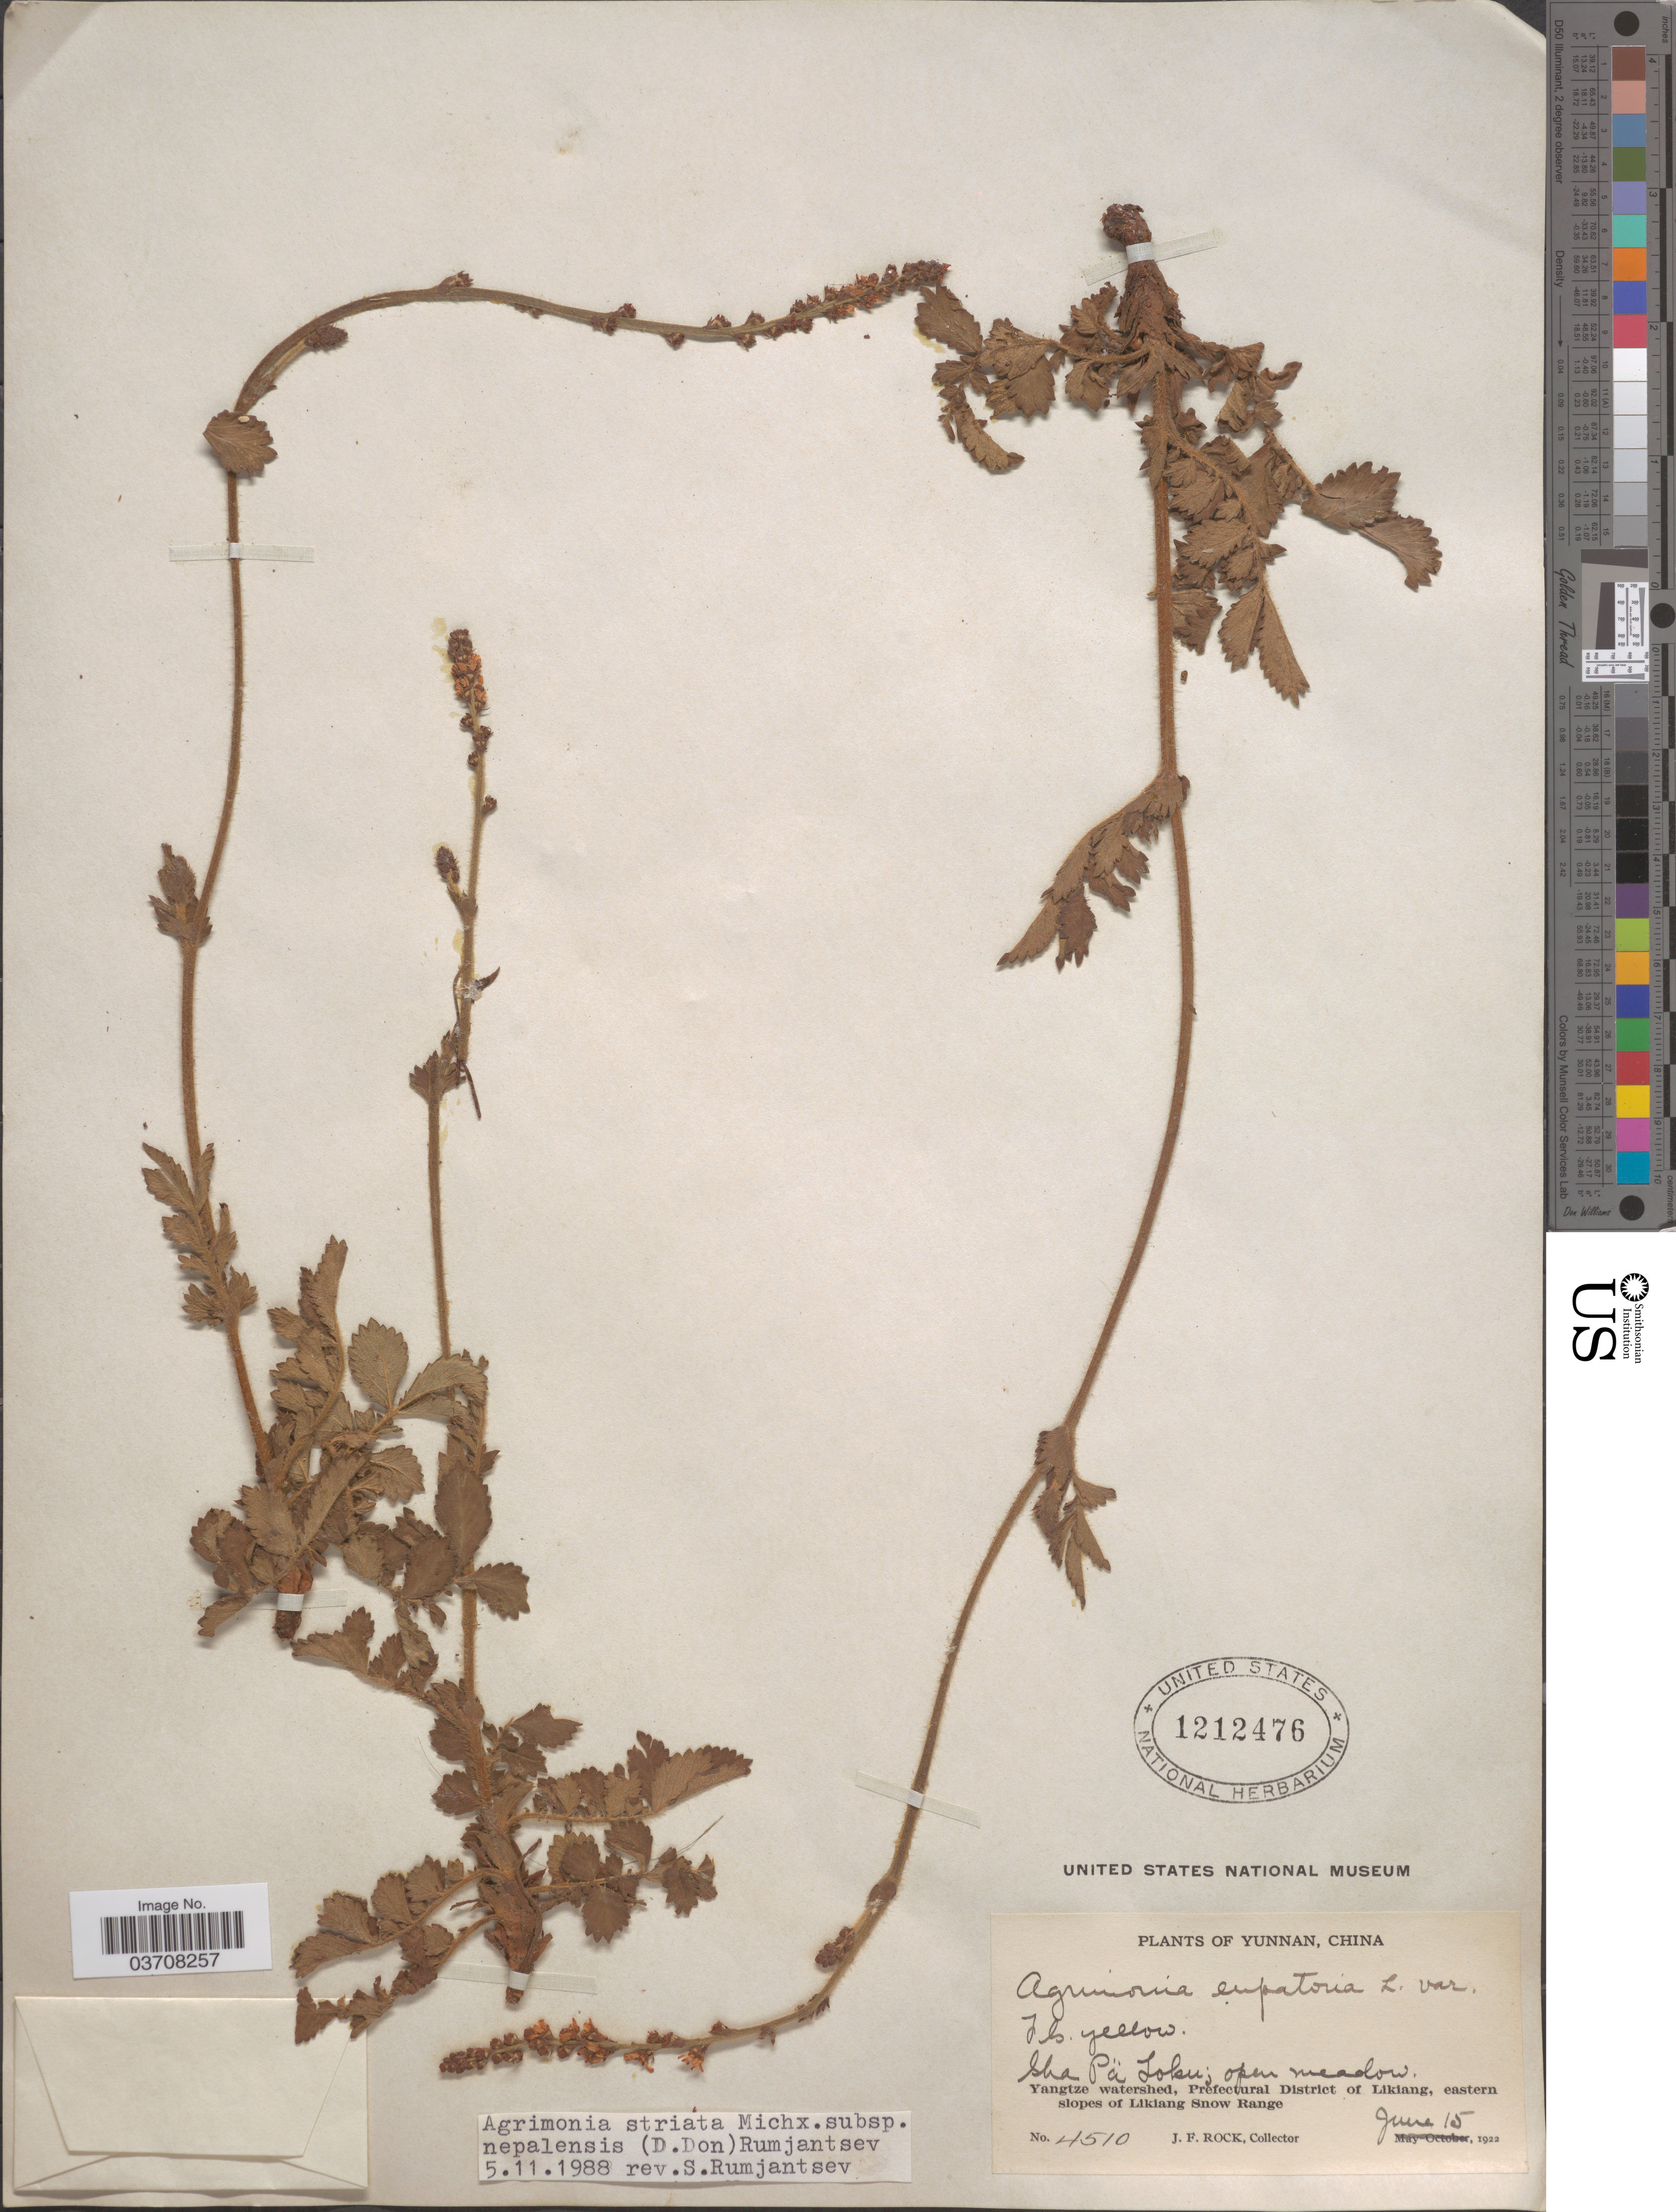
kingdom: Plantae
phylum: Tracheophyta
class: Magnoliopsida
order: Rosales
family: Rosaceae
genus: Agrimonia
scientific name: Agrimonia striata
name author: Michx.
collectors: J. Rock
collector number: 4510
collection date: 1922-06-15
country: China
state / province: Yunnan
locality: Sha Pä Loku. Yangtze watershed, Prefectural District of Likiang, eastern slopes of Likiang Snow Range.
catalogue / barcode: US 1212476